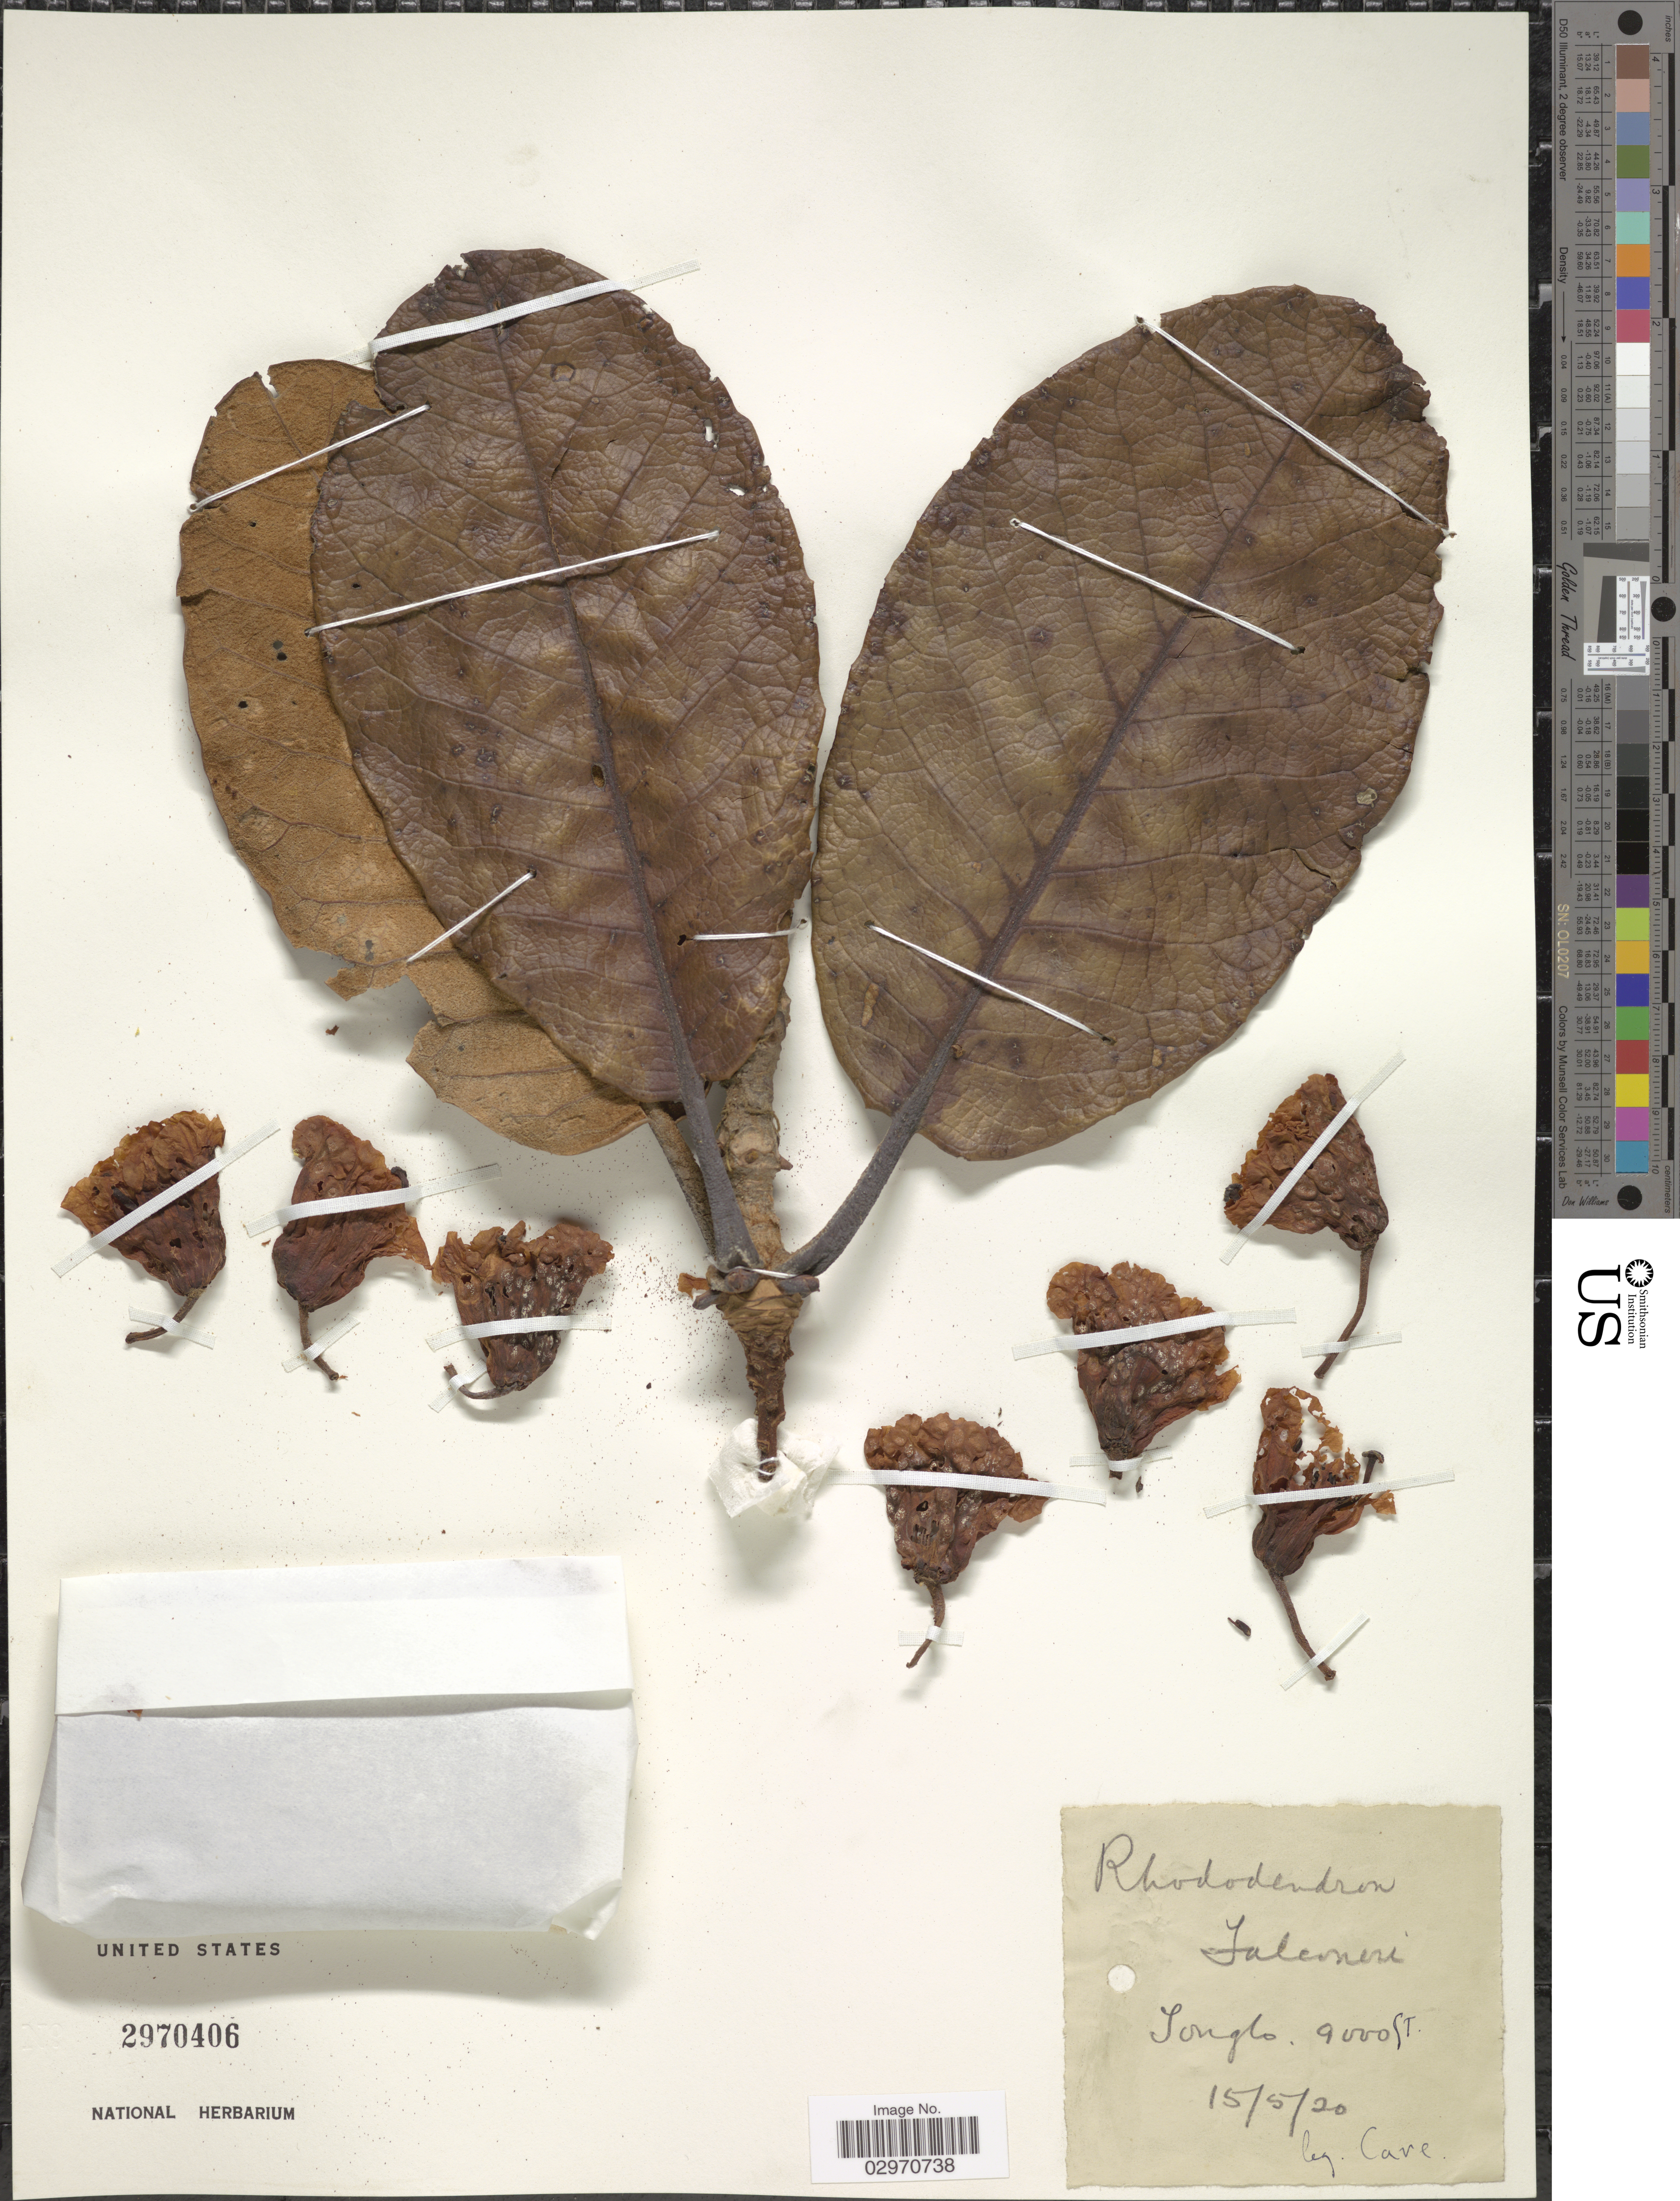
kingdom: Plantae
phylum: Tracheophyta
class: Magnoliopsida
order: Ericales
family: Ericaceae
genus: Rhododendron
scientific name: Rhododendron falconeri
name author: Hook. f.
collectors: Cave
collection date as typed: Transcribed d/m/y: 15/5/20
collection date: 1920-05-15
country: India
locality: Tonglo.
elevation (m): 2743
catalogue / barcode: US 2970406